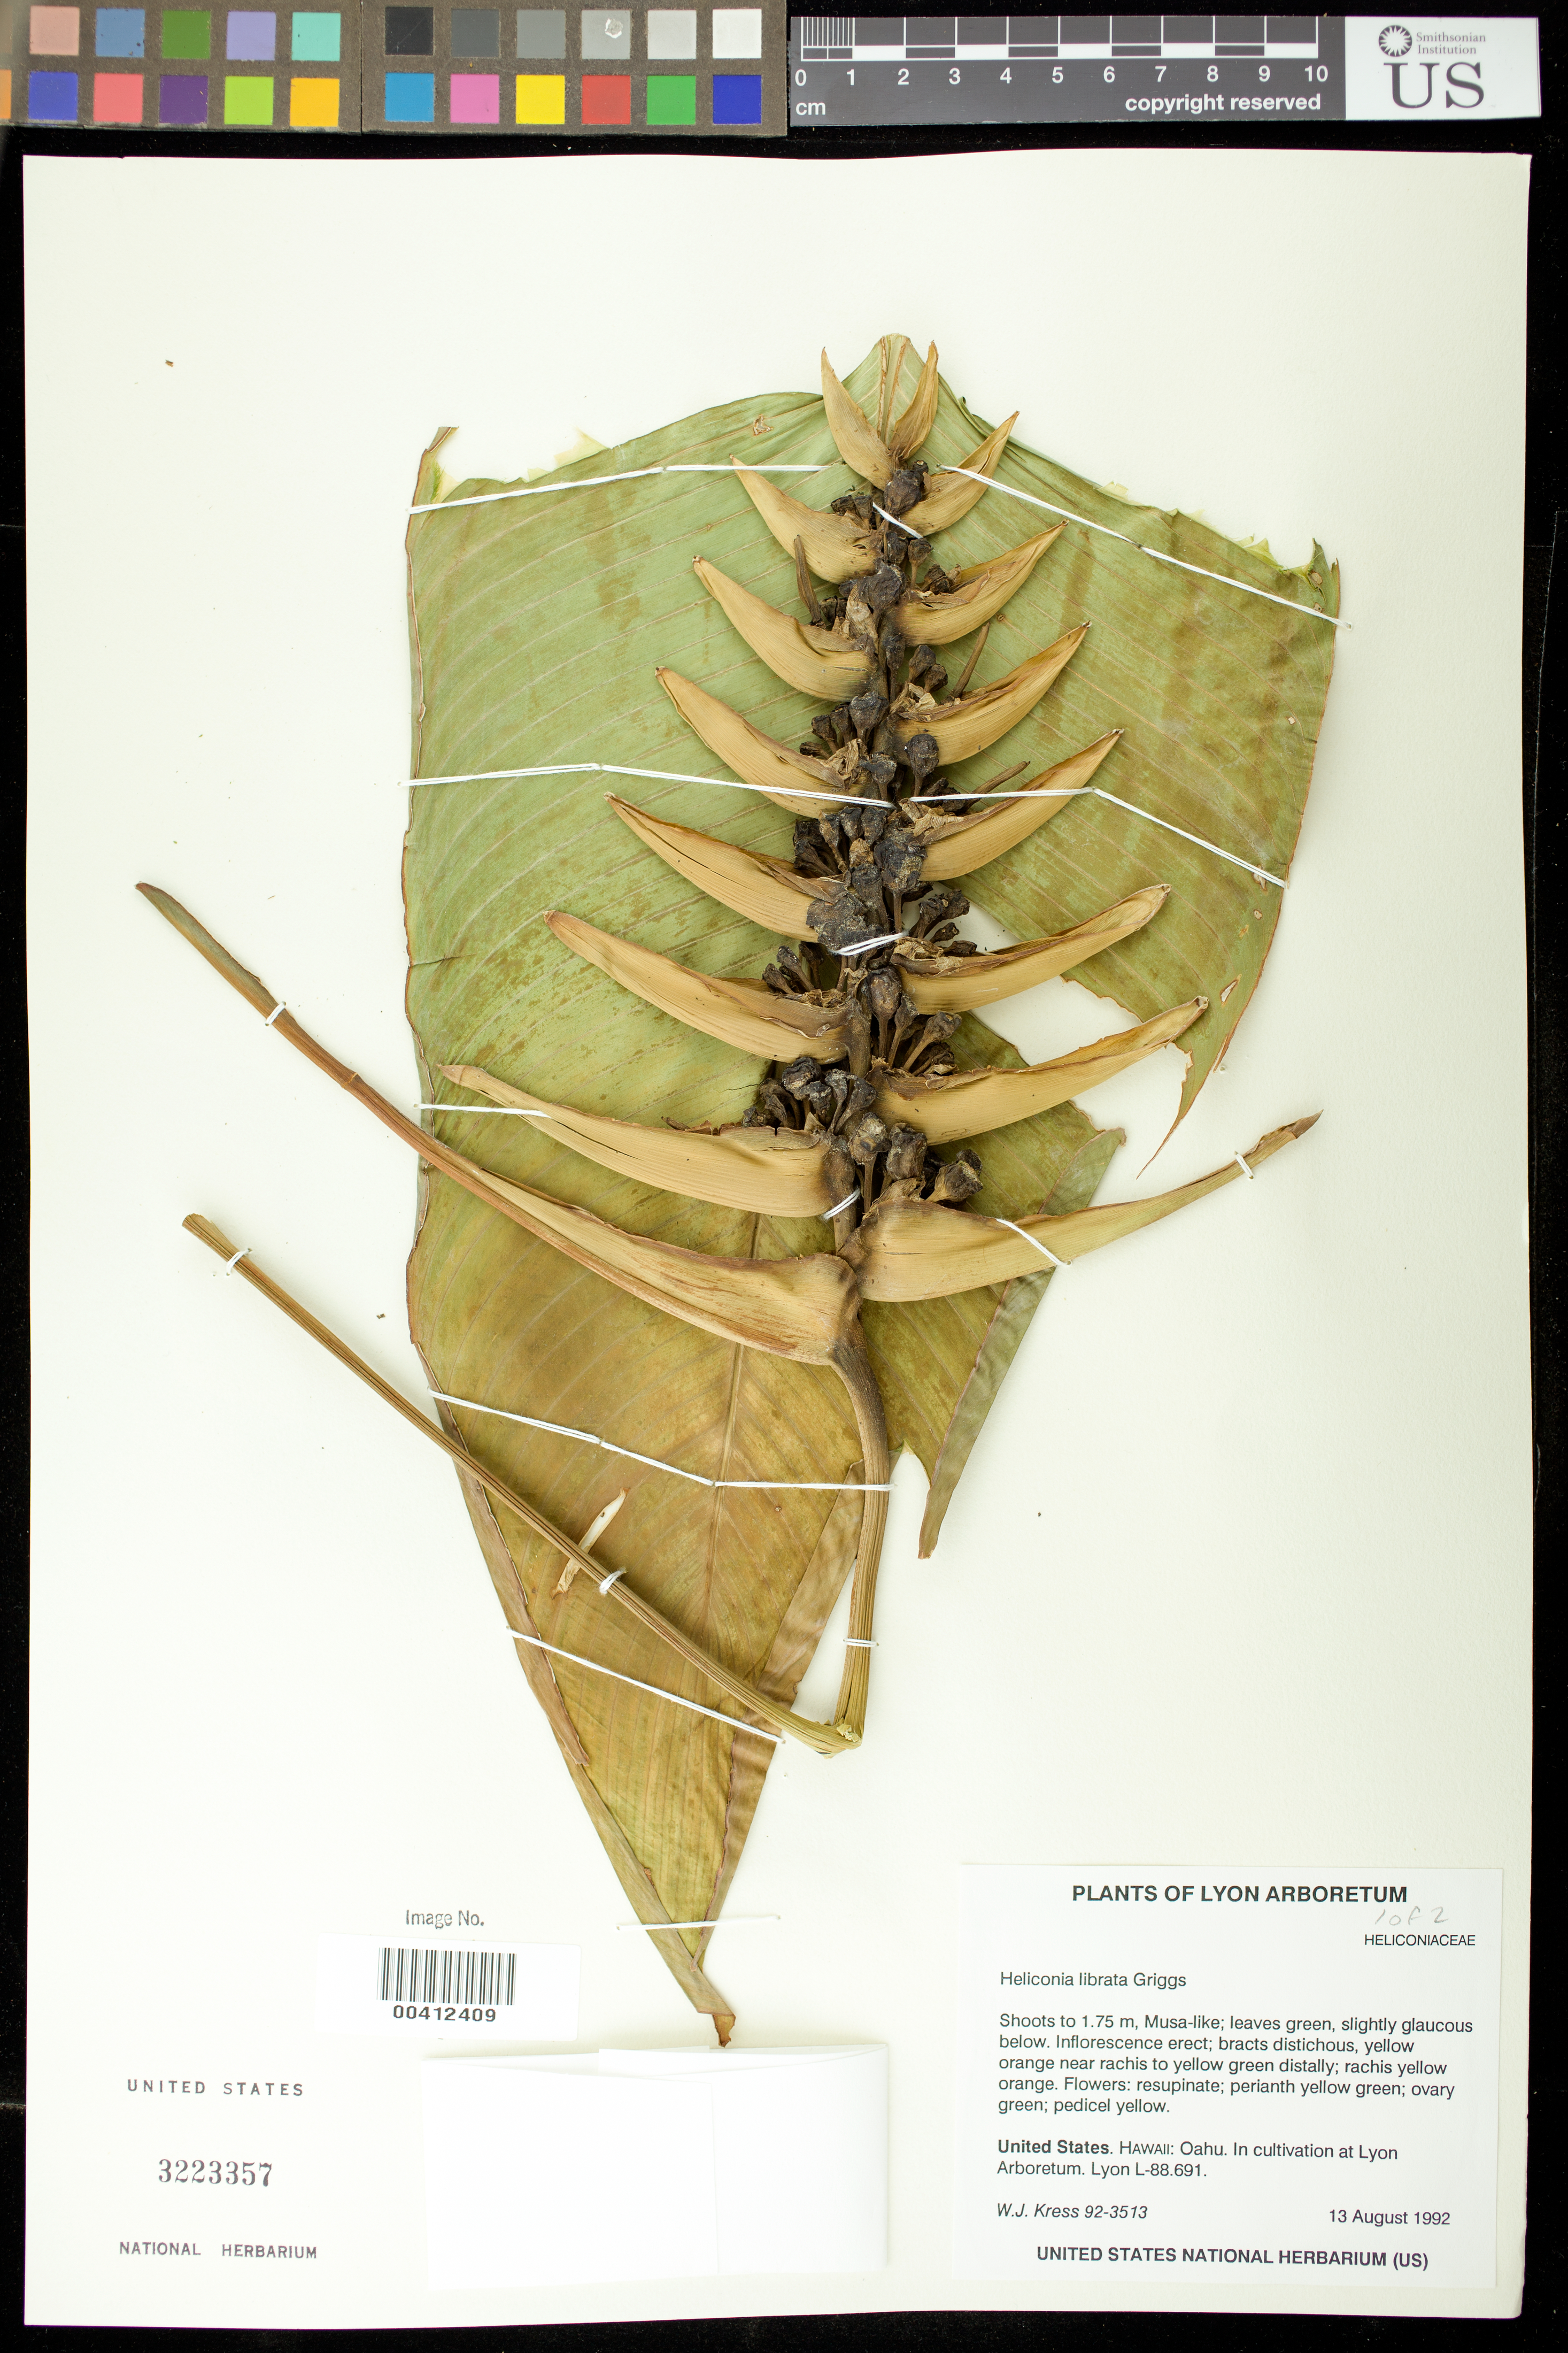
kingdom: Plantae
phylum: Tracheophyta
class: Liliopsida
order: Zingiberales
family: Heliconiaceae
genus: Heliconia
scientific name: Heliconia librata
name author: R.F. Griggs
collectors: W. J. Kress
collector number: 92-3513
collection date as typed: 13 Aug 1992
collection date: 1992-08-13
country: United States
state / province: Hawaii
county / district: Honolulu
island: Oahu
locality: Lyon arboretum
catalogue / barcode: US 3223357